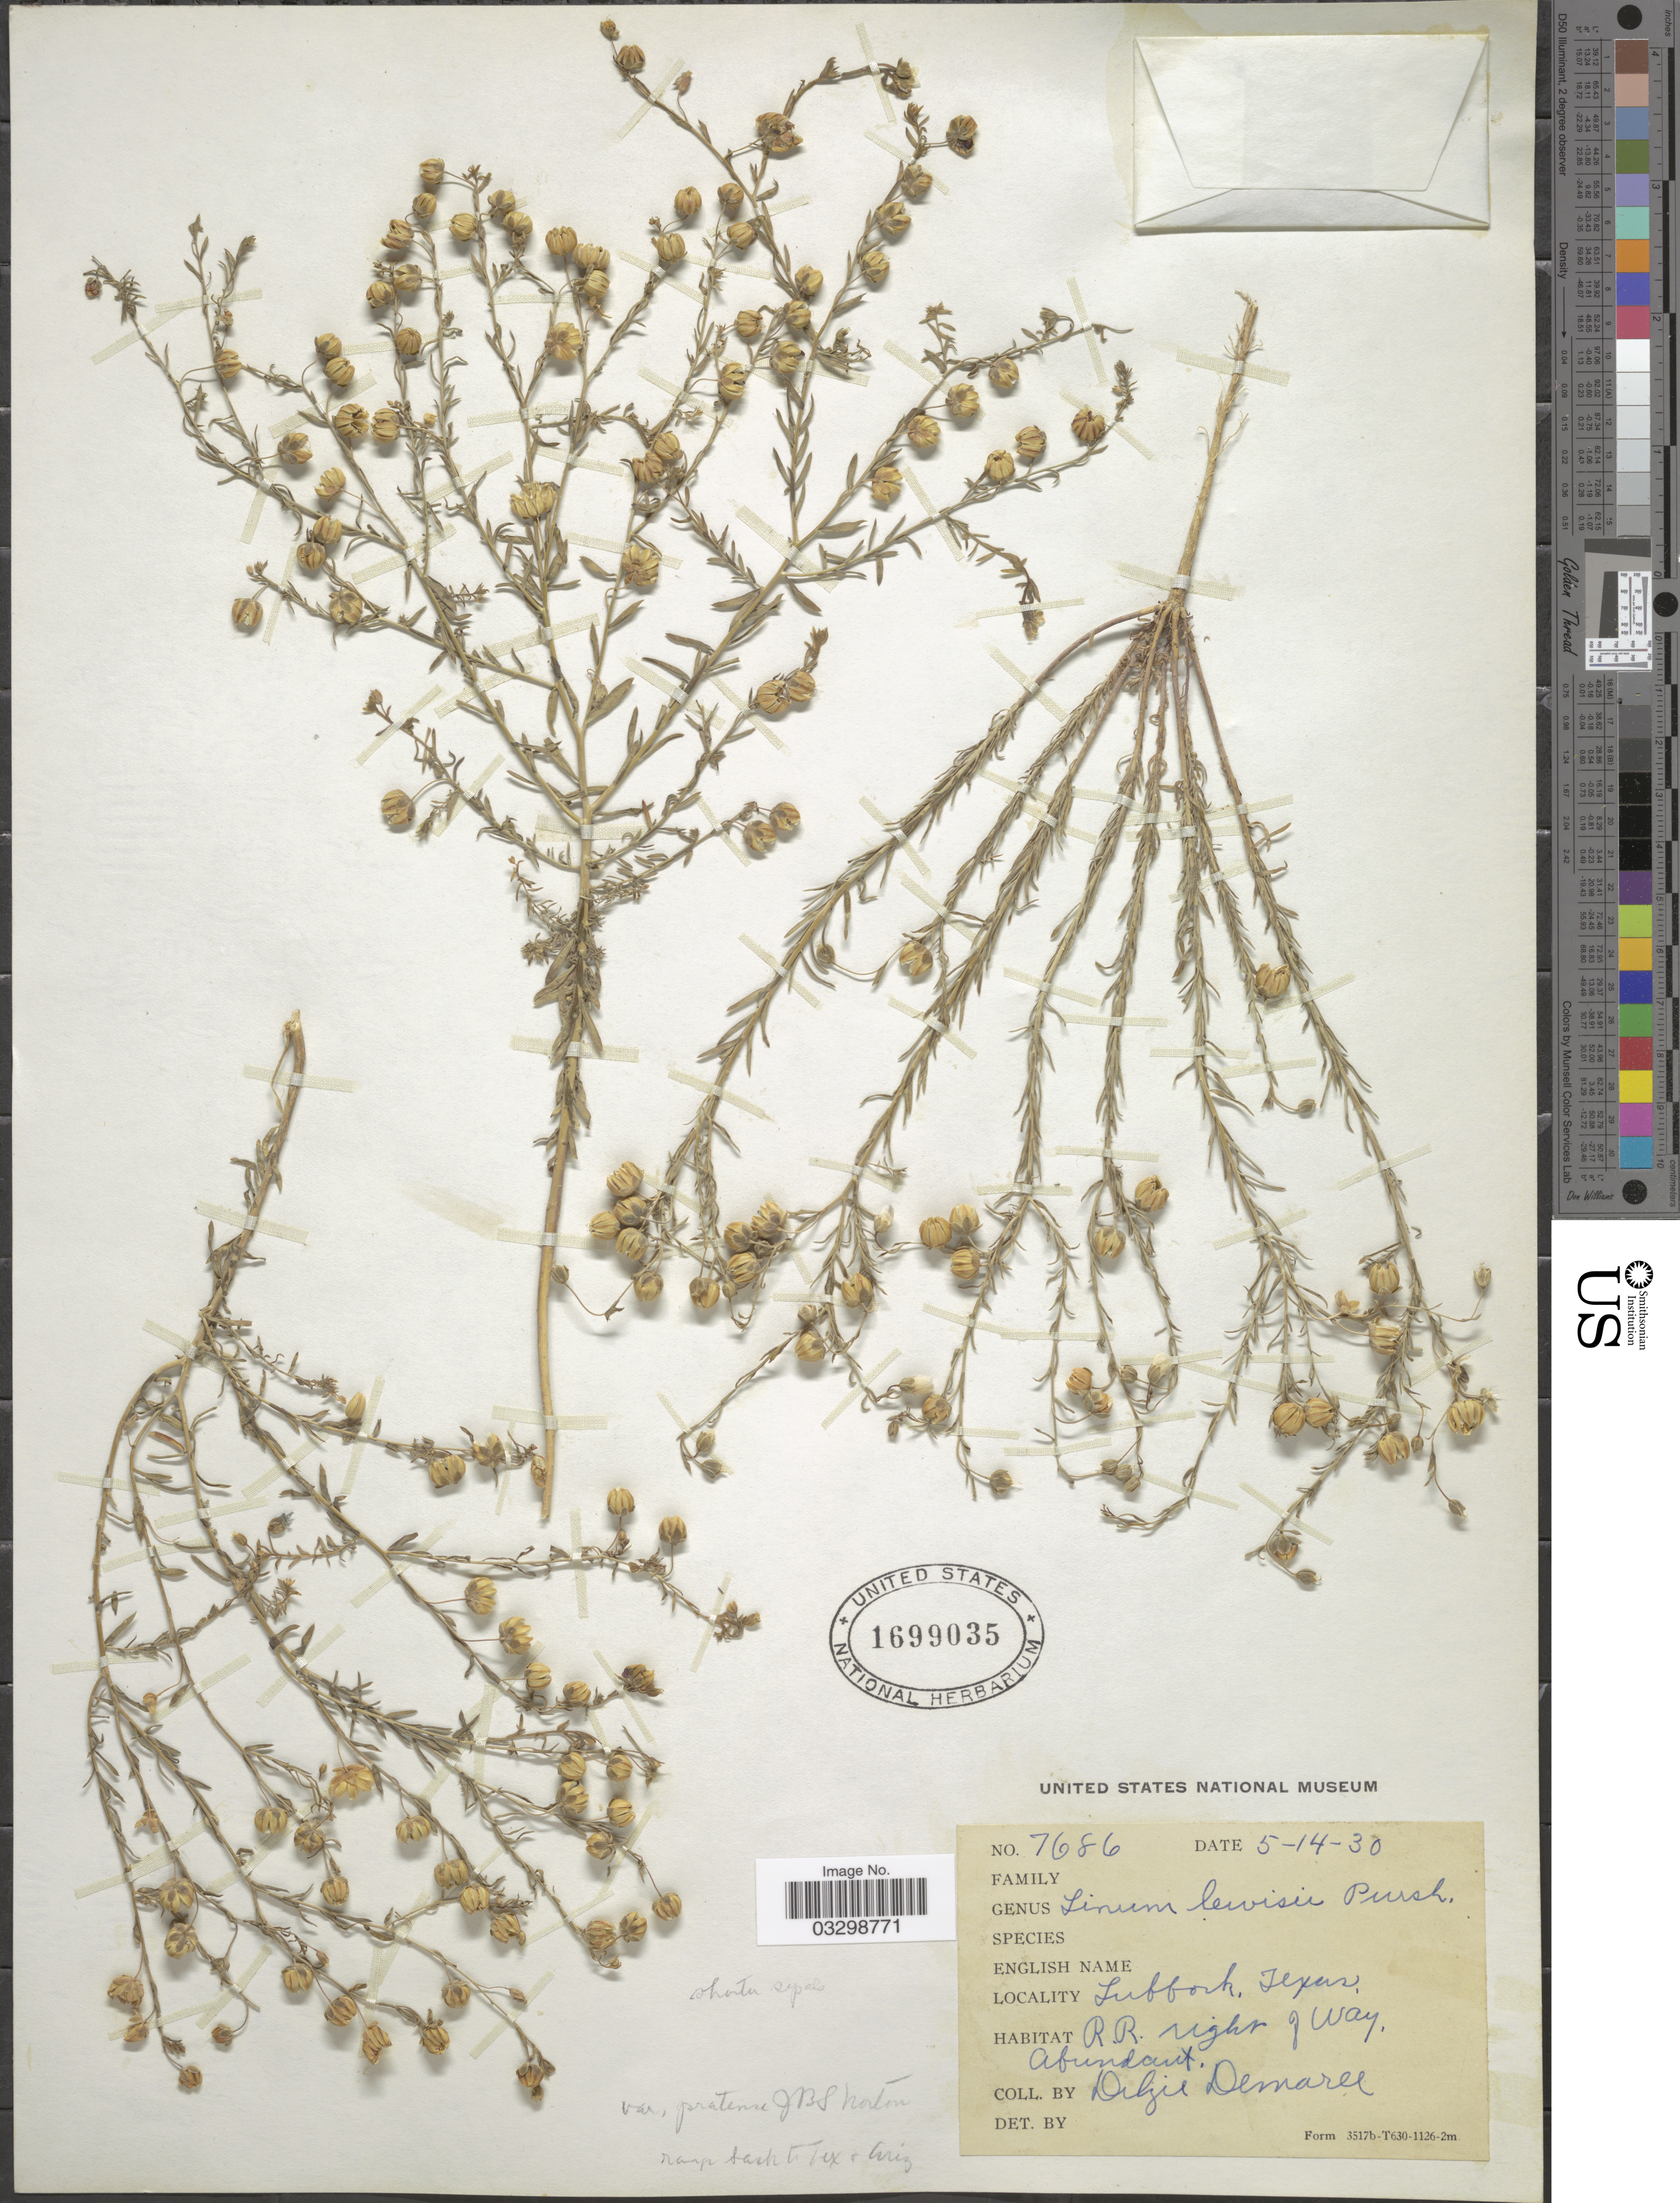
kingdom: Plantae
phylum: Tracheophyta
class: Magnoliopsida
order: Malpighiales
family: Linaceae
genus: Linum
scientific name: Linum lewisii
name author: Pursh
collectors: D. Demaree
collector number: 7686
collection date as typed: Transcribed d/m/y: 14/5/30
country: United States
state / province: Texas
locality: Lubbock. R.R. right of way.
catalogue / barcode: US 1699035